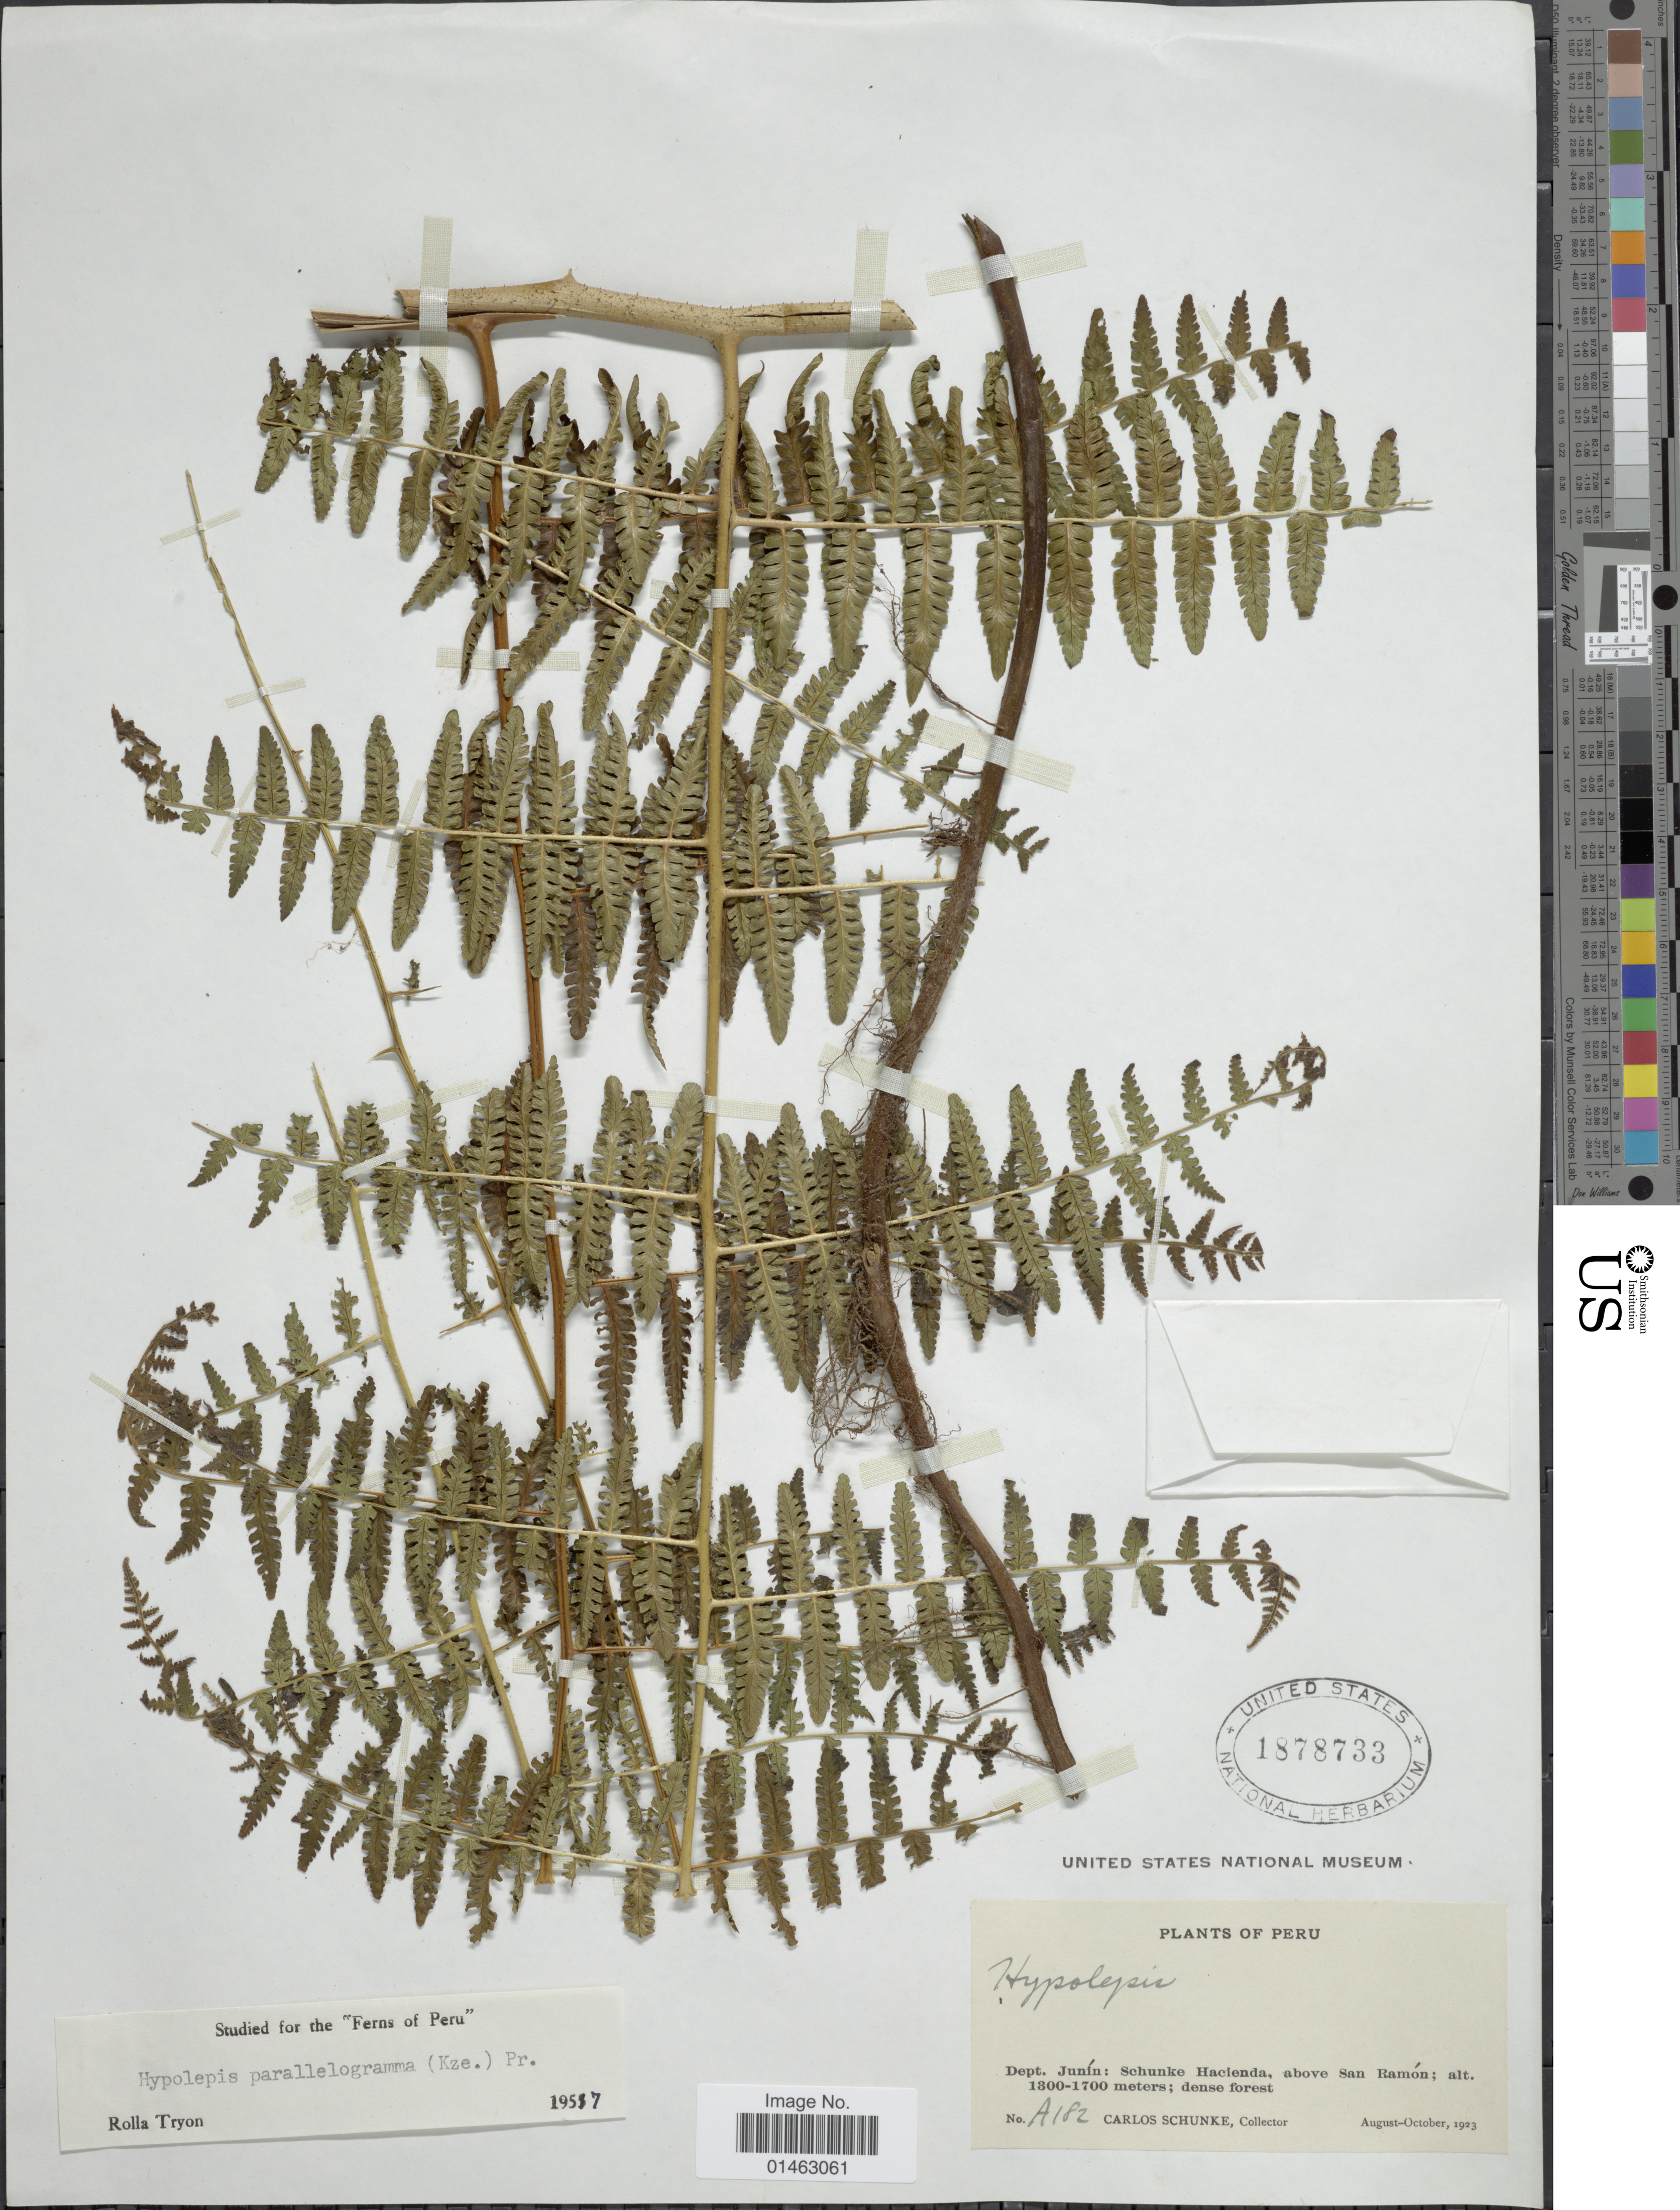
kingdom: Plantae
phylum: Tracheophyta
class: Polypodiopsida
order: Polypodiales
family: Dennstaedtiaceae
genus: Hypolepis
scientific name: Hypolepis parallelogramma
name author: (Kunze) C. Presl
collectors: C. Schunke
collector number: A 182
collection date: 1923-08/1923-10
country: Peru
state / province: Junín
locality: Dept. Junín: Schunke Hacienda, above San Ramón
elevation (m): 1300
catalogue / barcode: US 1878733